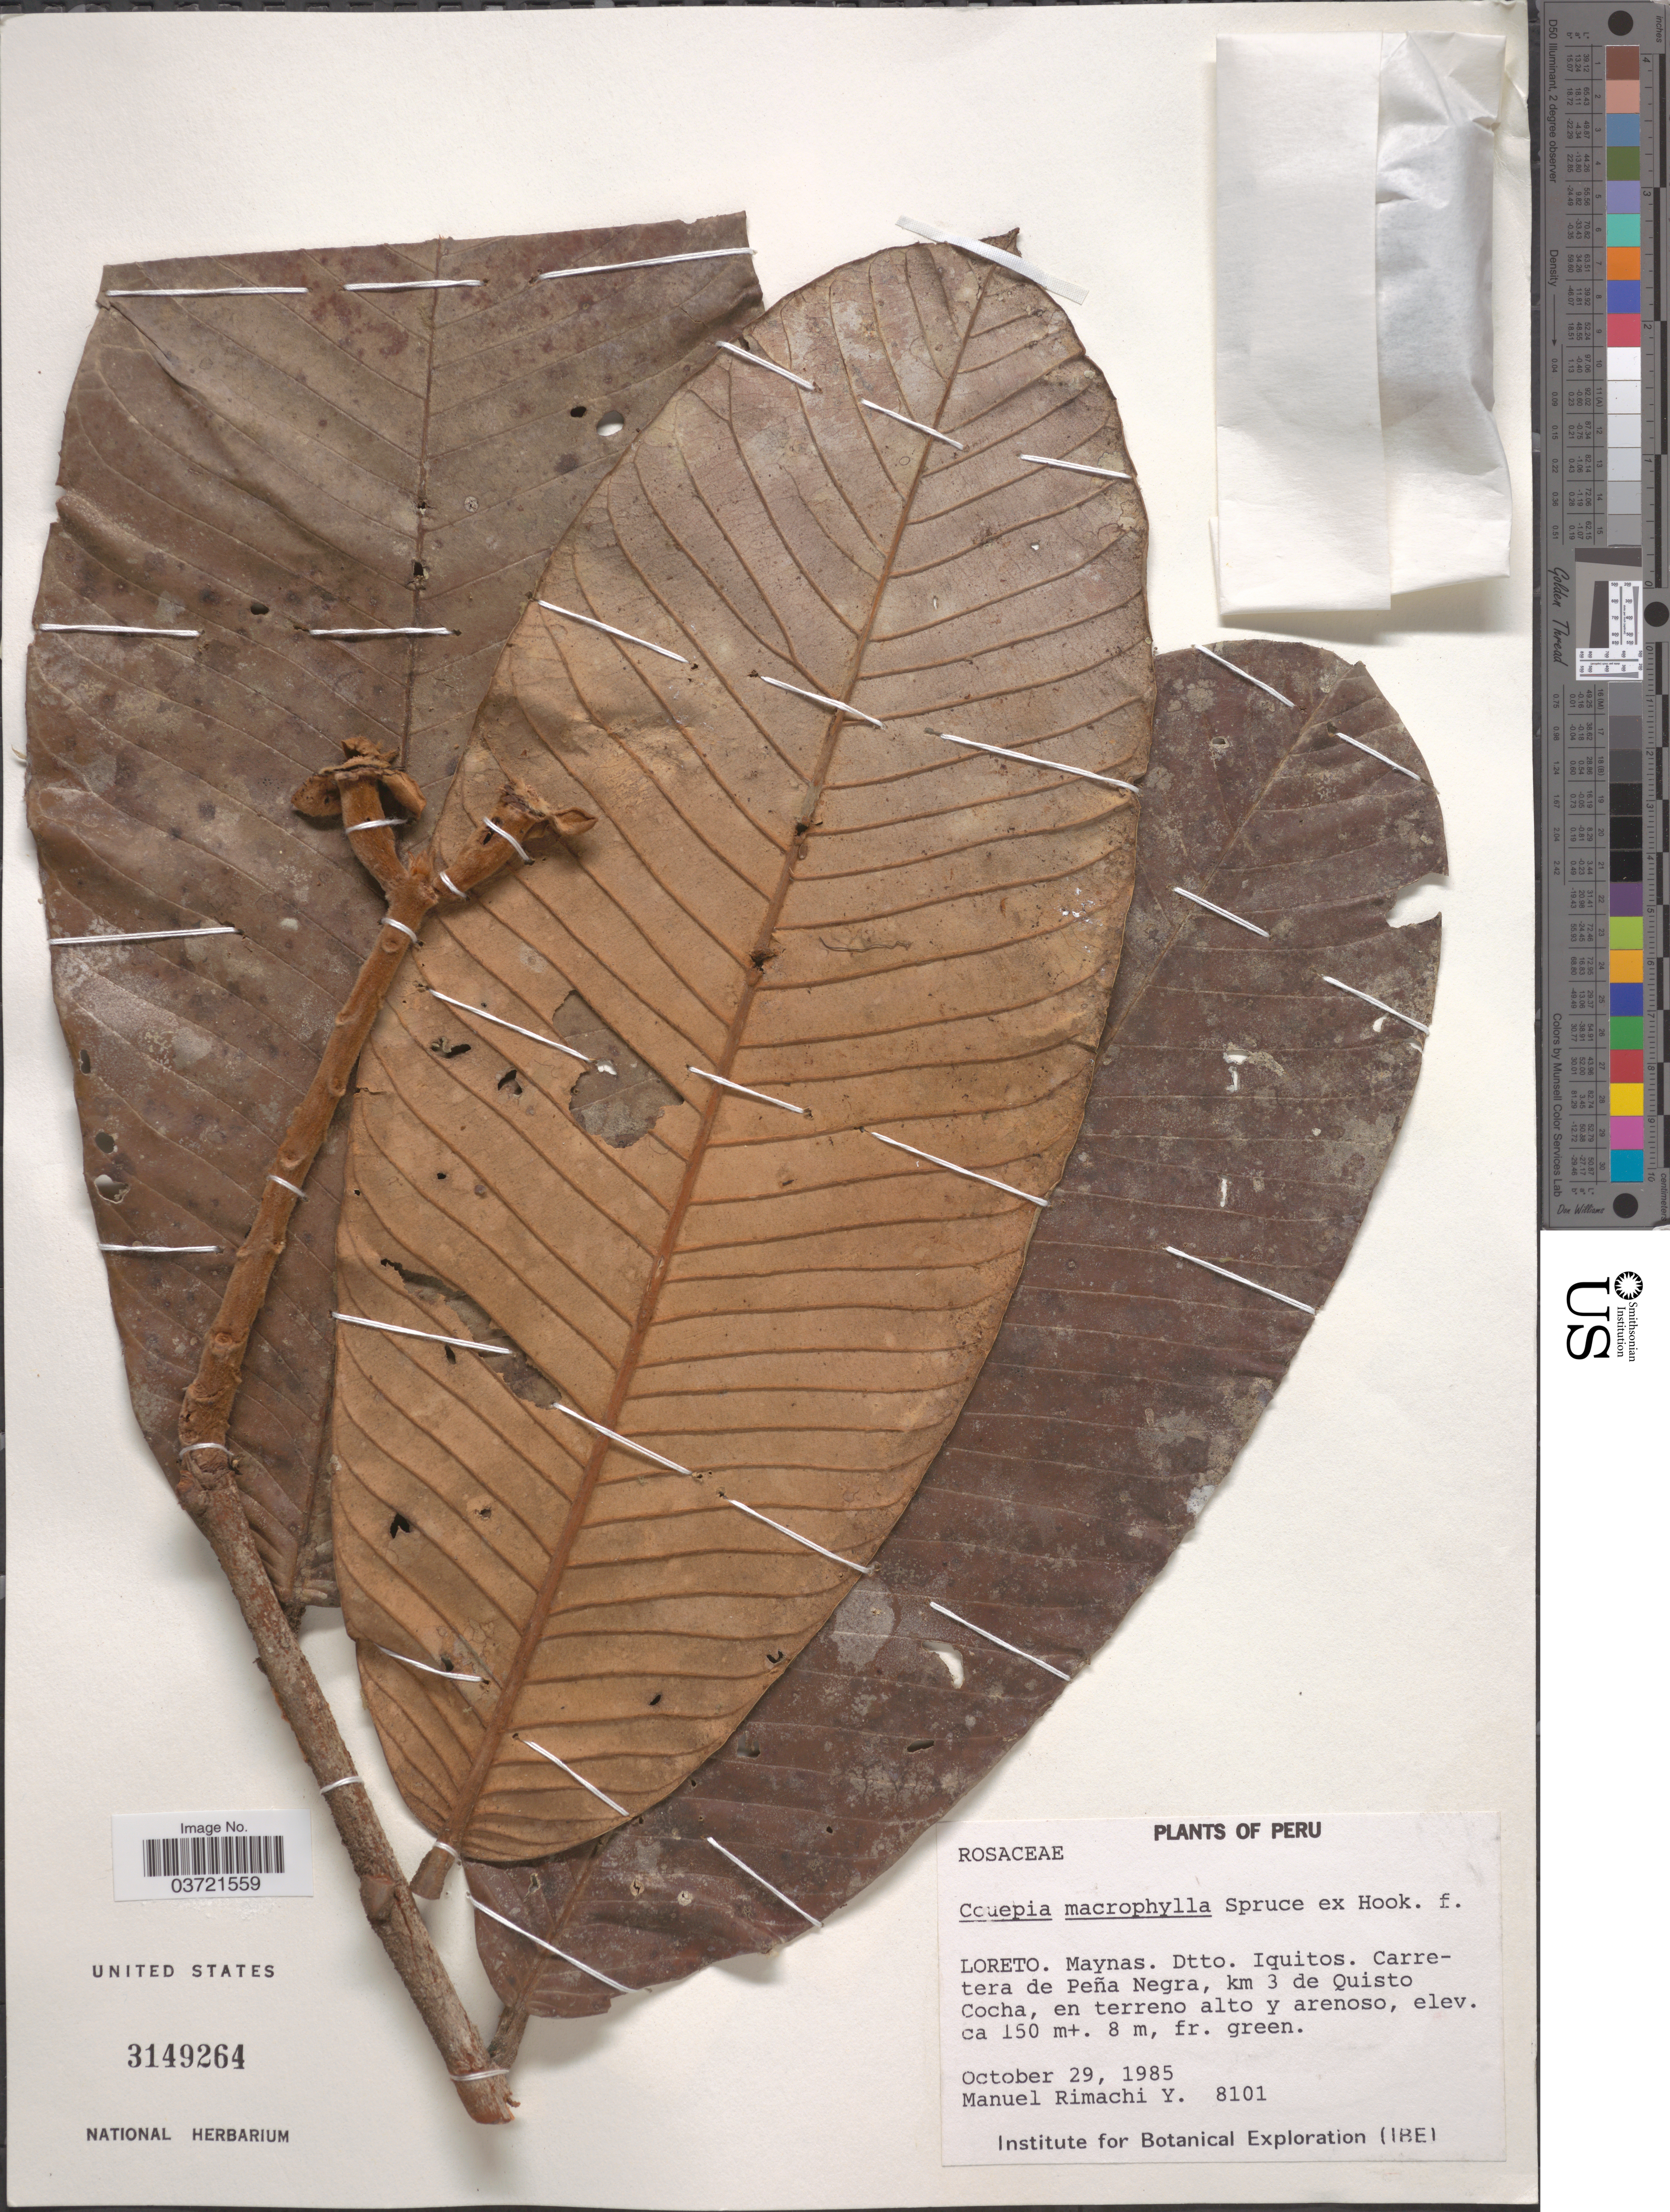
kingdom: Plantae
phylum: Tracheophyta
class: Magnoliopsida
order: Malpighiales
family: Chrysobalanaceae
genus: Couepia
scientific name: Couepia macrophylla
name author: Spruce ex Hook. f.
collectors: M. Rimachi Y.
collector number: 8101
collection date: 1985-10-29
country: Peru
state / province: Loreto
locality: Maynas. Dtto. Iquitos. Carretera de Peña Negra, km 3 de Quisto Cocha, en terreno alto y arenoso.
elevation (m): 150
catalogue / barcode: US 3149264